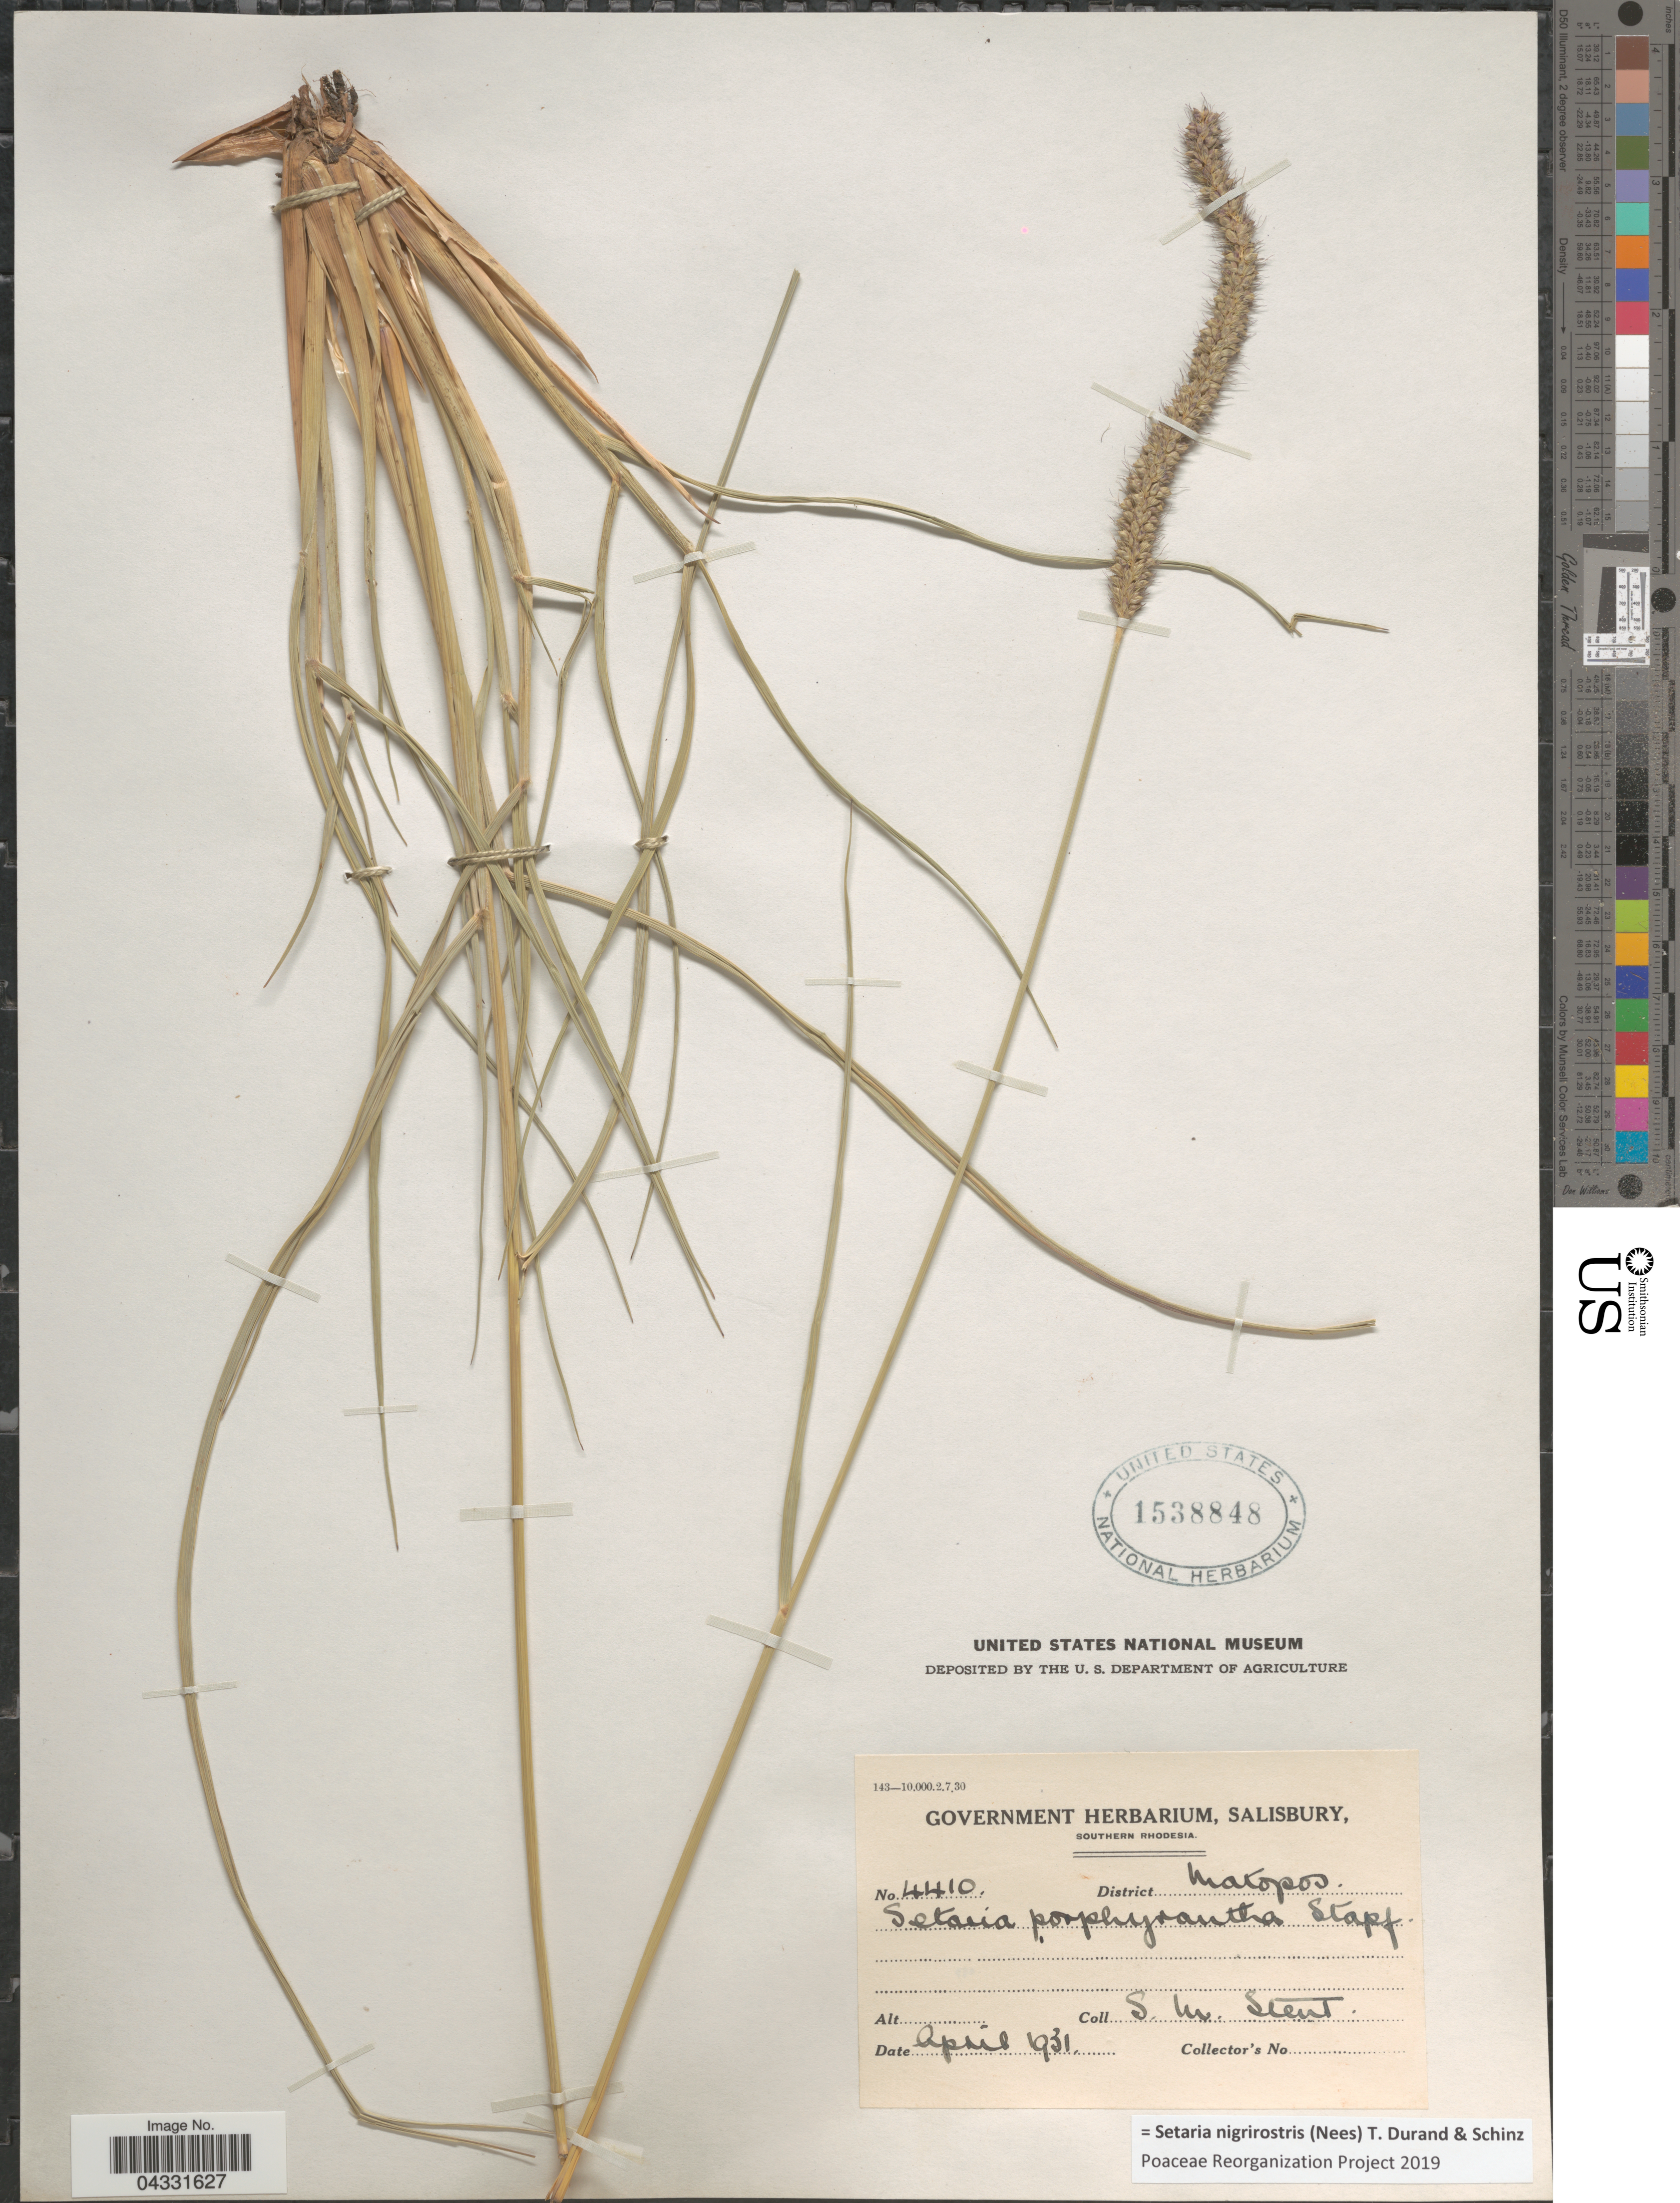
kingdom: Plantae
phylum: Tracheophyta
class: Liliopsida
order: Poales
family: Poaceae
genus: Setaria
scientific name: Setaria nigrirostris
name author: (Nees) Durand & Schinz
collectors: S. Stent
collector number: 4410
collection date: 1931-04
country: Zimbabwe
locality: Southern Rhodesia. District Matopos.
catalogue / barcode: US 1538848